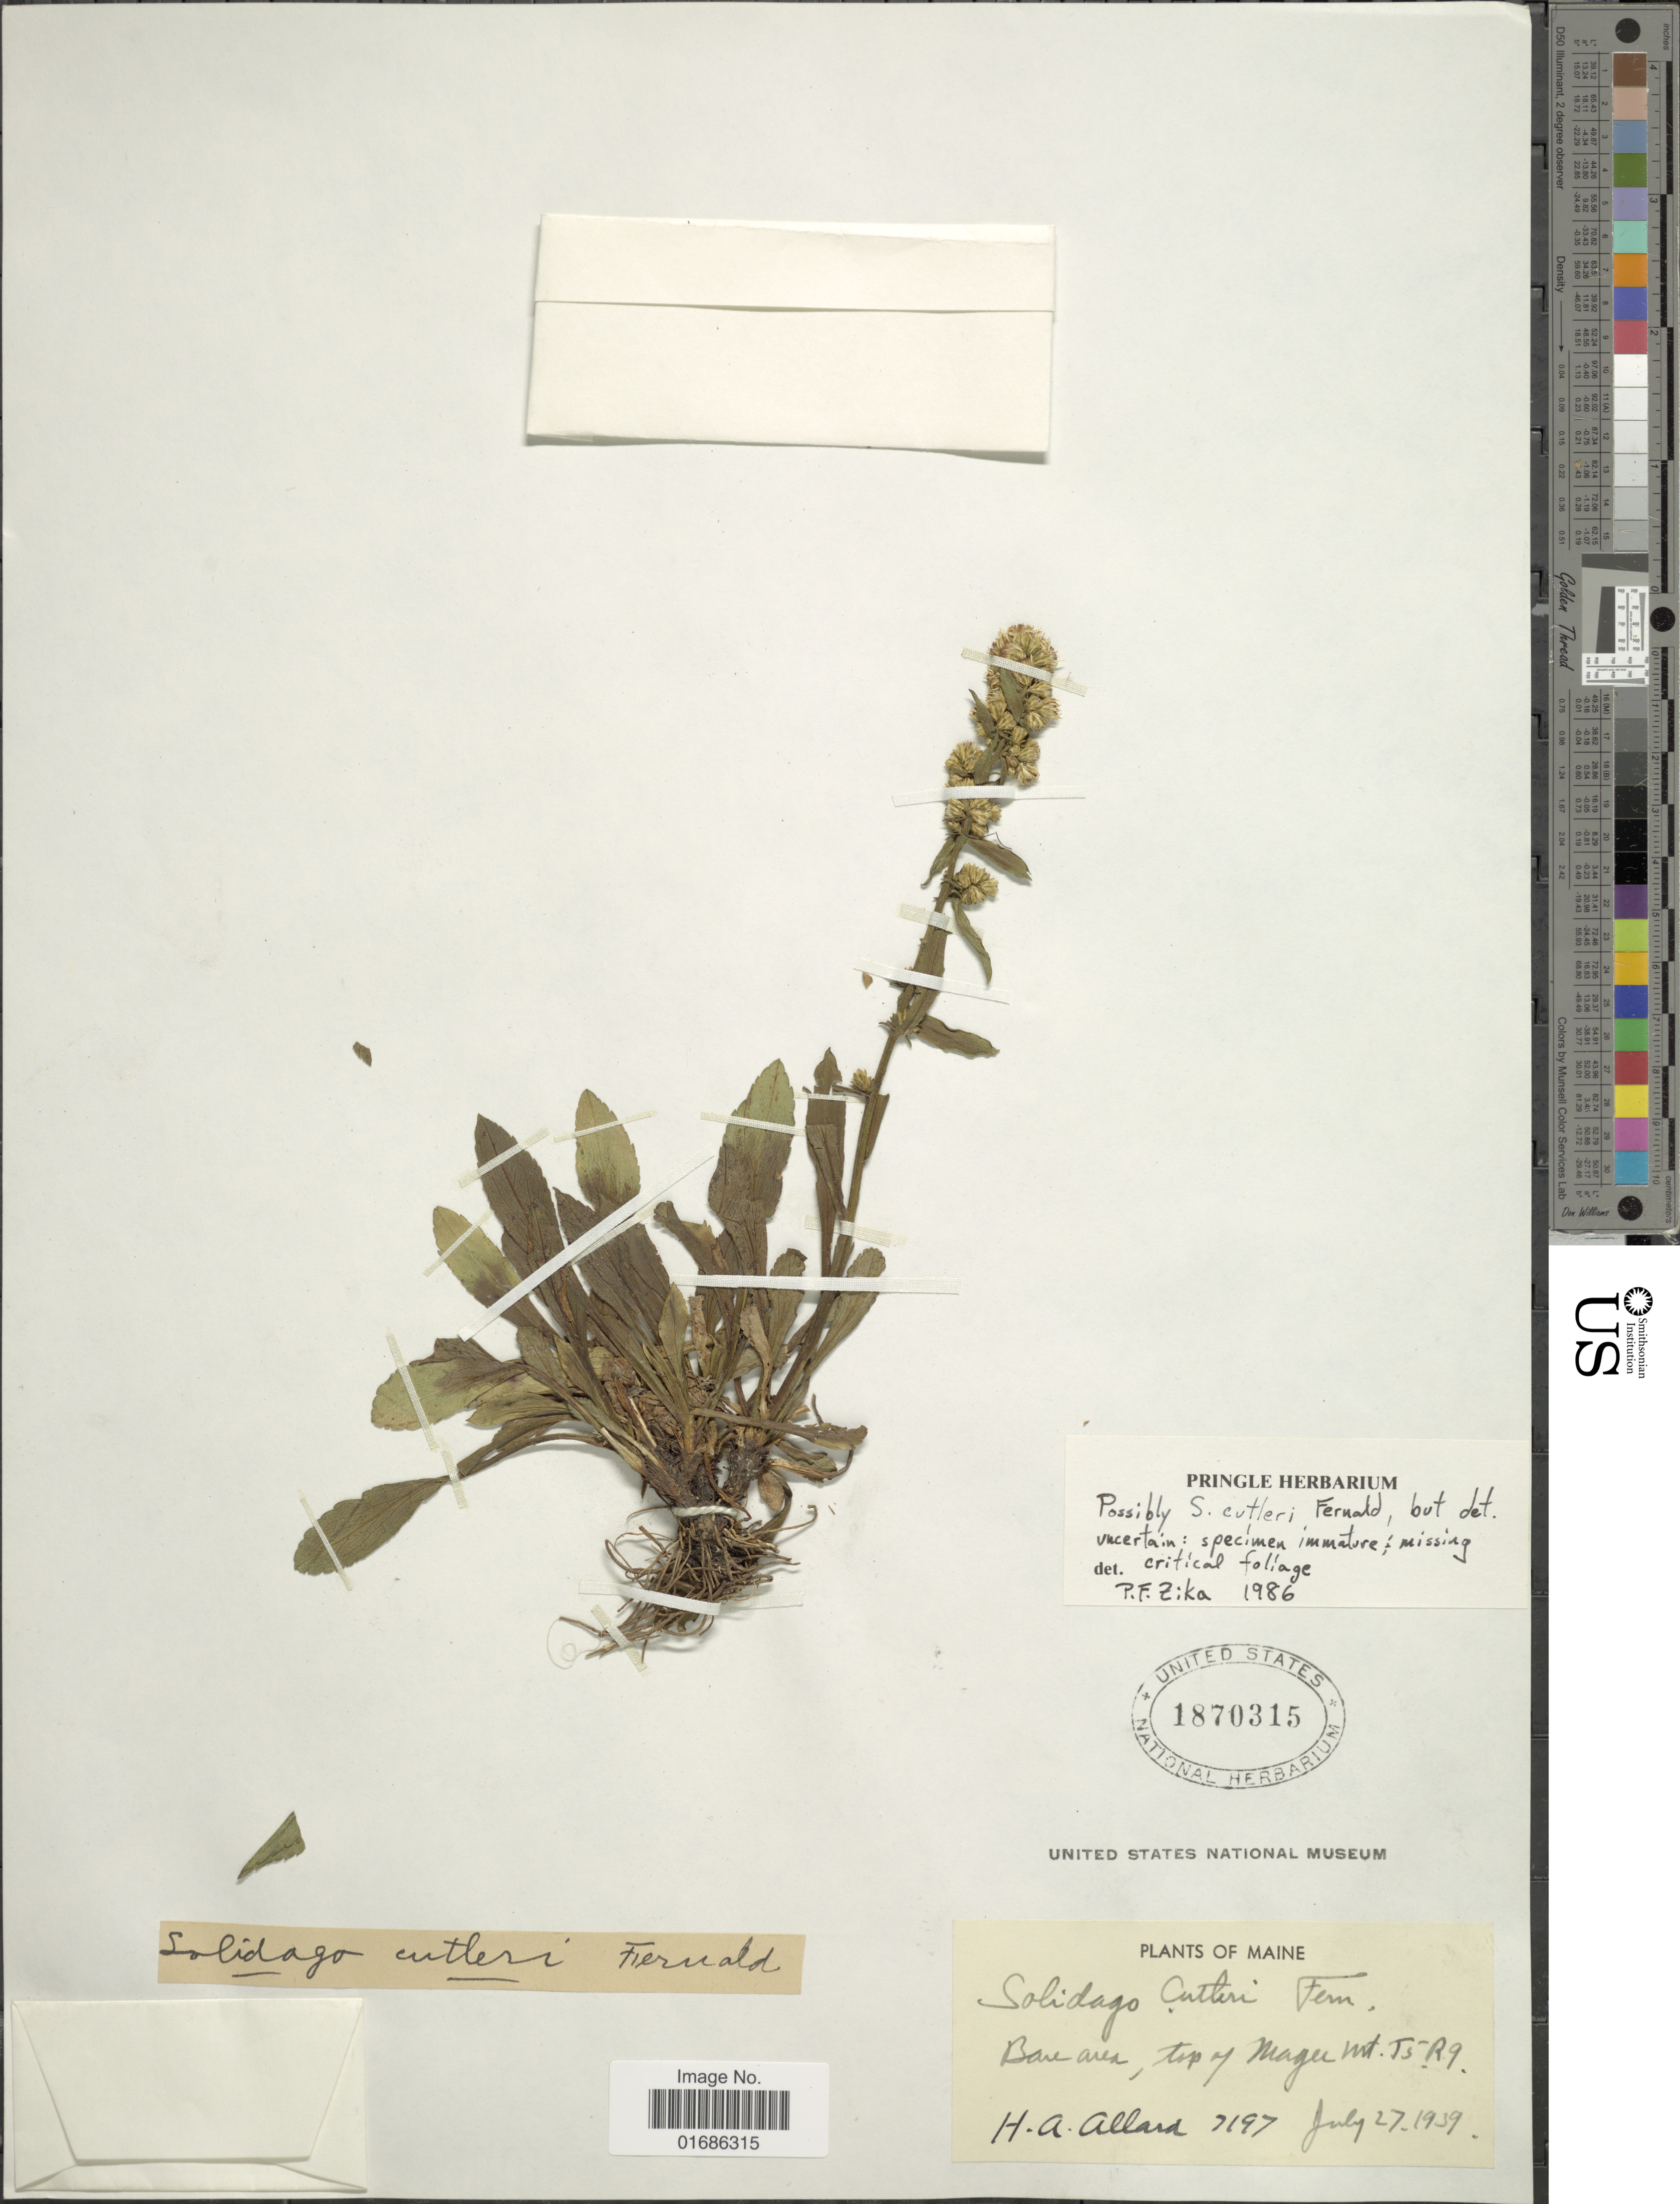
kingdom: Plantae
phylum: Tracheophyta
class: Magnoliopsida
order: Asterales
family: Asteraceae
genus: Solidago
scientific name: Solidago cutleri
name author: Fernald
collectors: H. A. Allard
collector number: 7197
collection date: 1939-07-27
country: United States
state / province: Maine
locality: Bare area, top of Magee Mt T5R9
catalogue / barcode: US 1870315